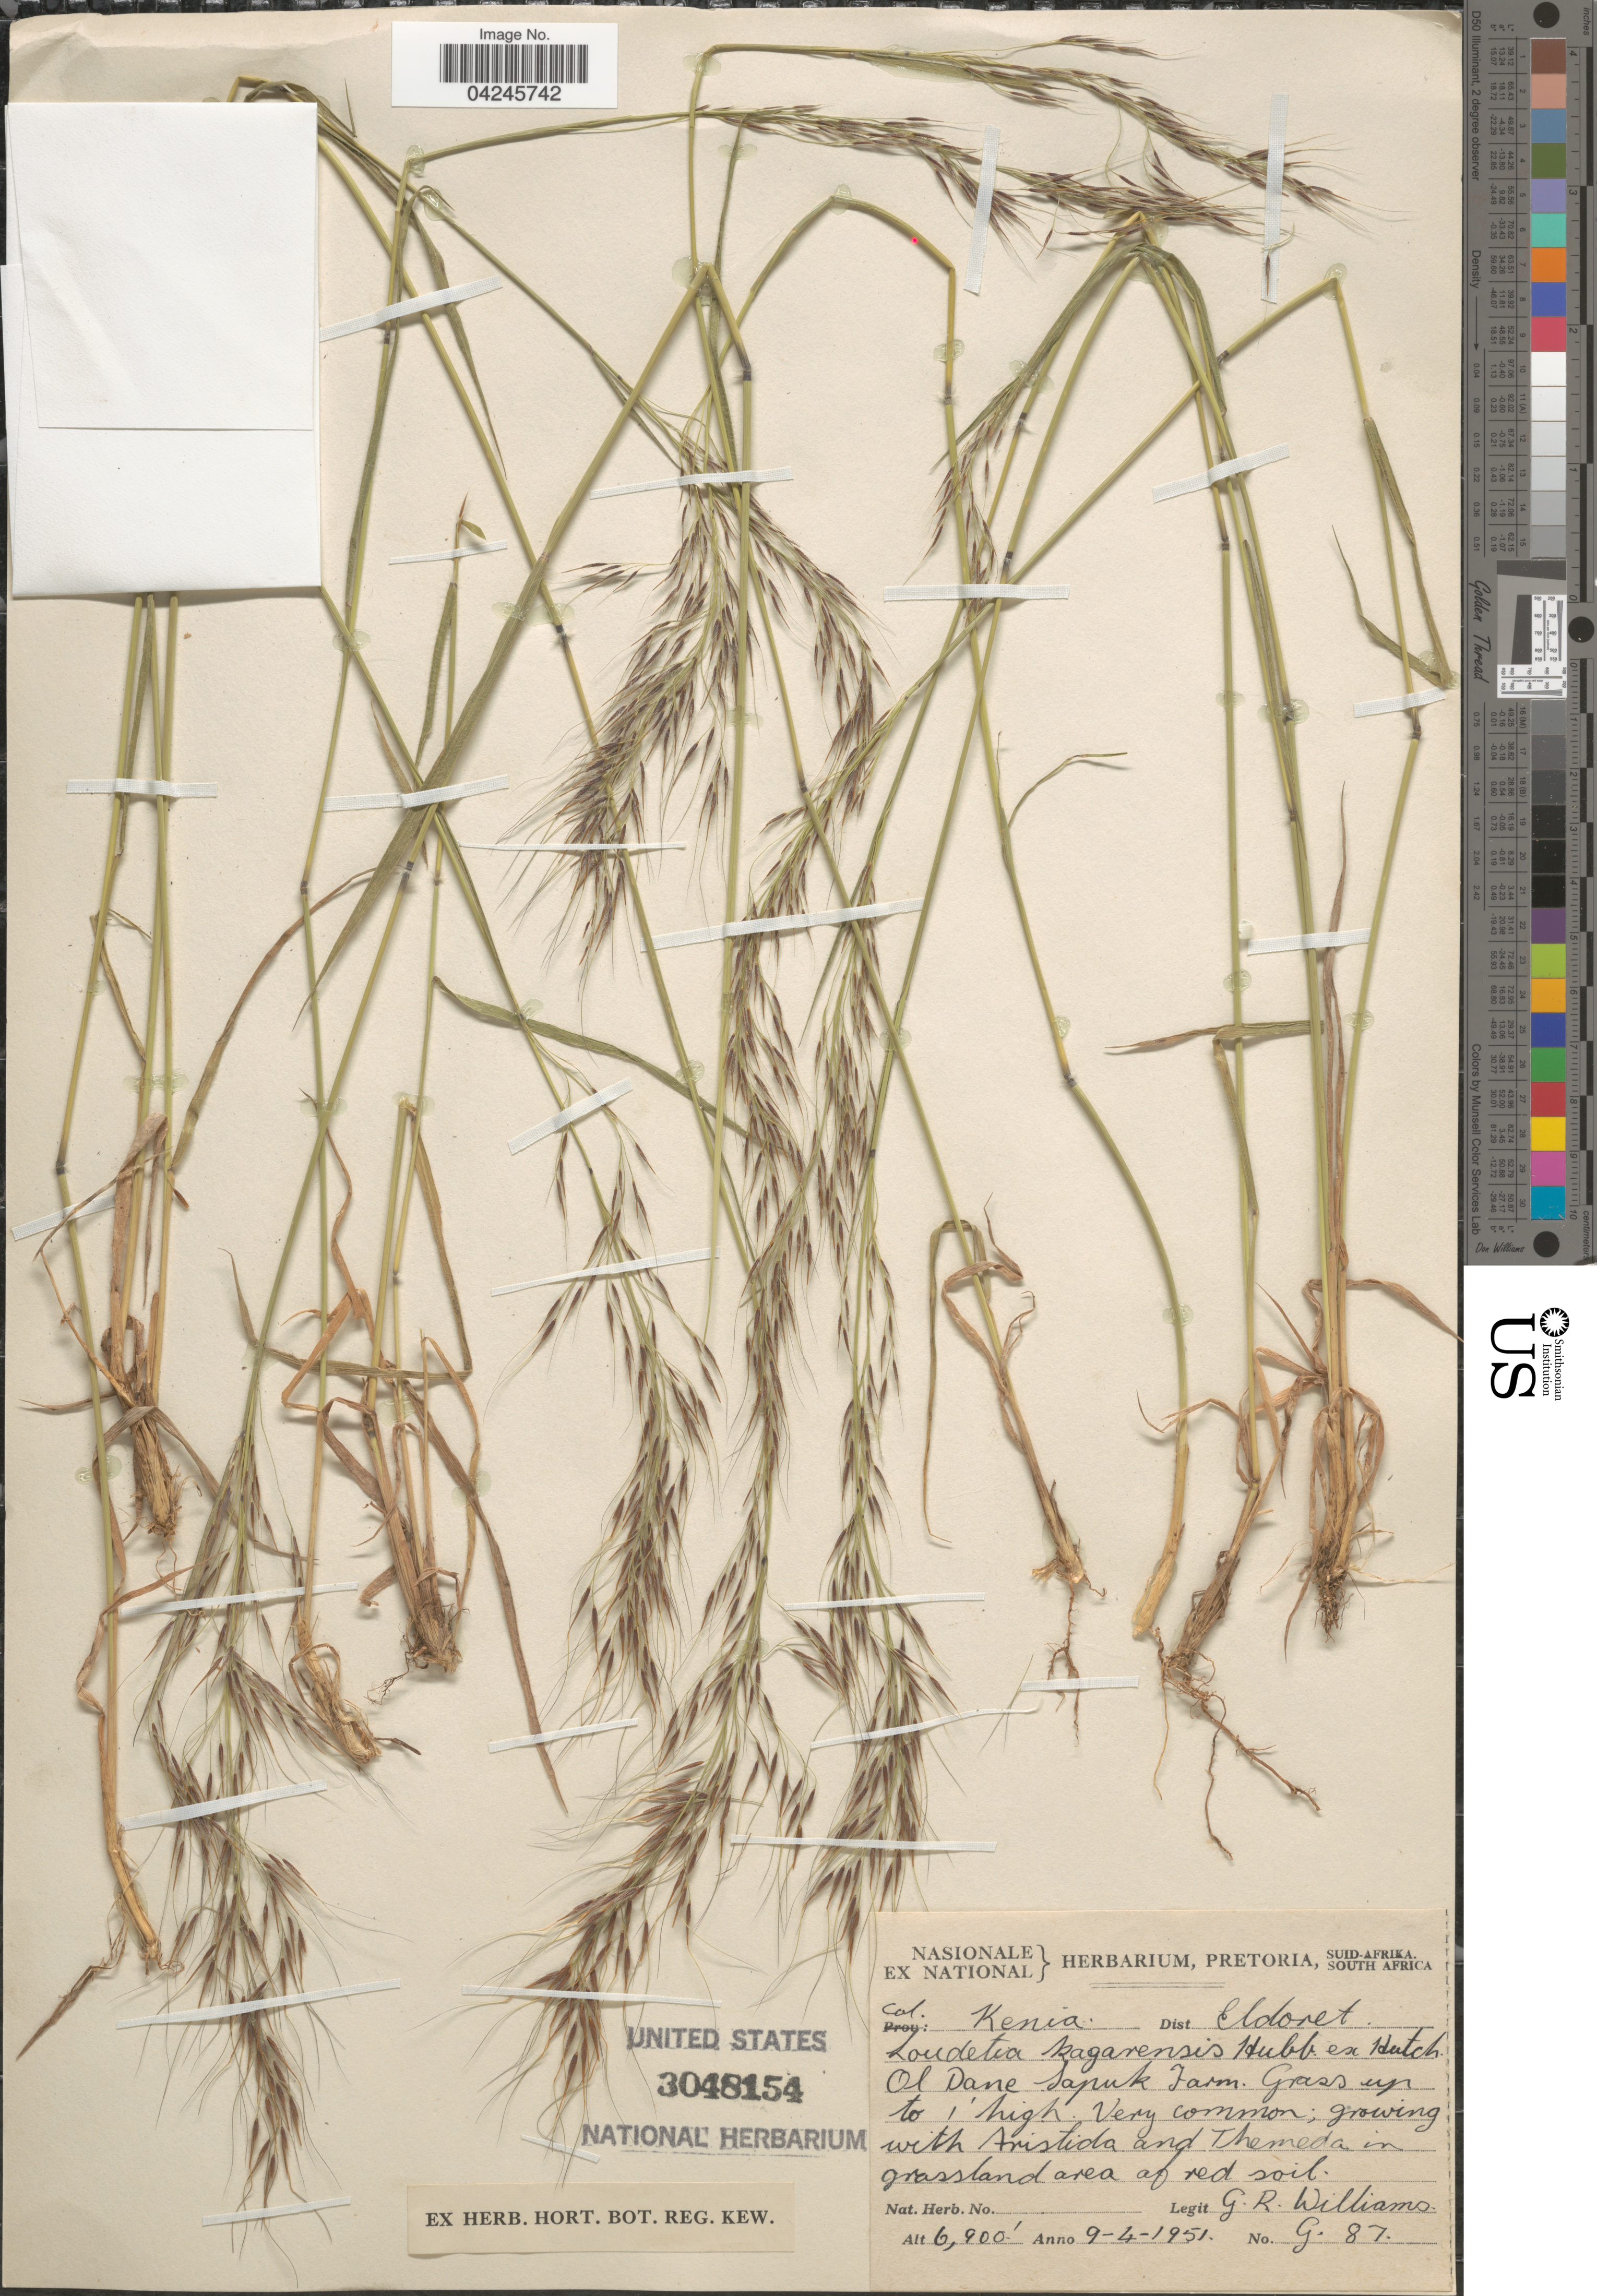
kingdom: Plantae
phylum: Tracheophyta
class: Liliopsida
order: Poales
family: Poaceae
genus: Loudetia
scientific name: Loudetia kagerensis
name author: (K. Schum.) Hutch.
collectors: G. Williams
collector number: G.87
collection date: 1951-04-09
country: Kenya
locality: Col. Kenia. Dist Eldoret.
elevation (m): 2103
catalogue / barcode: US 3048154